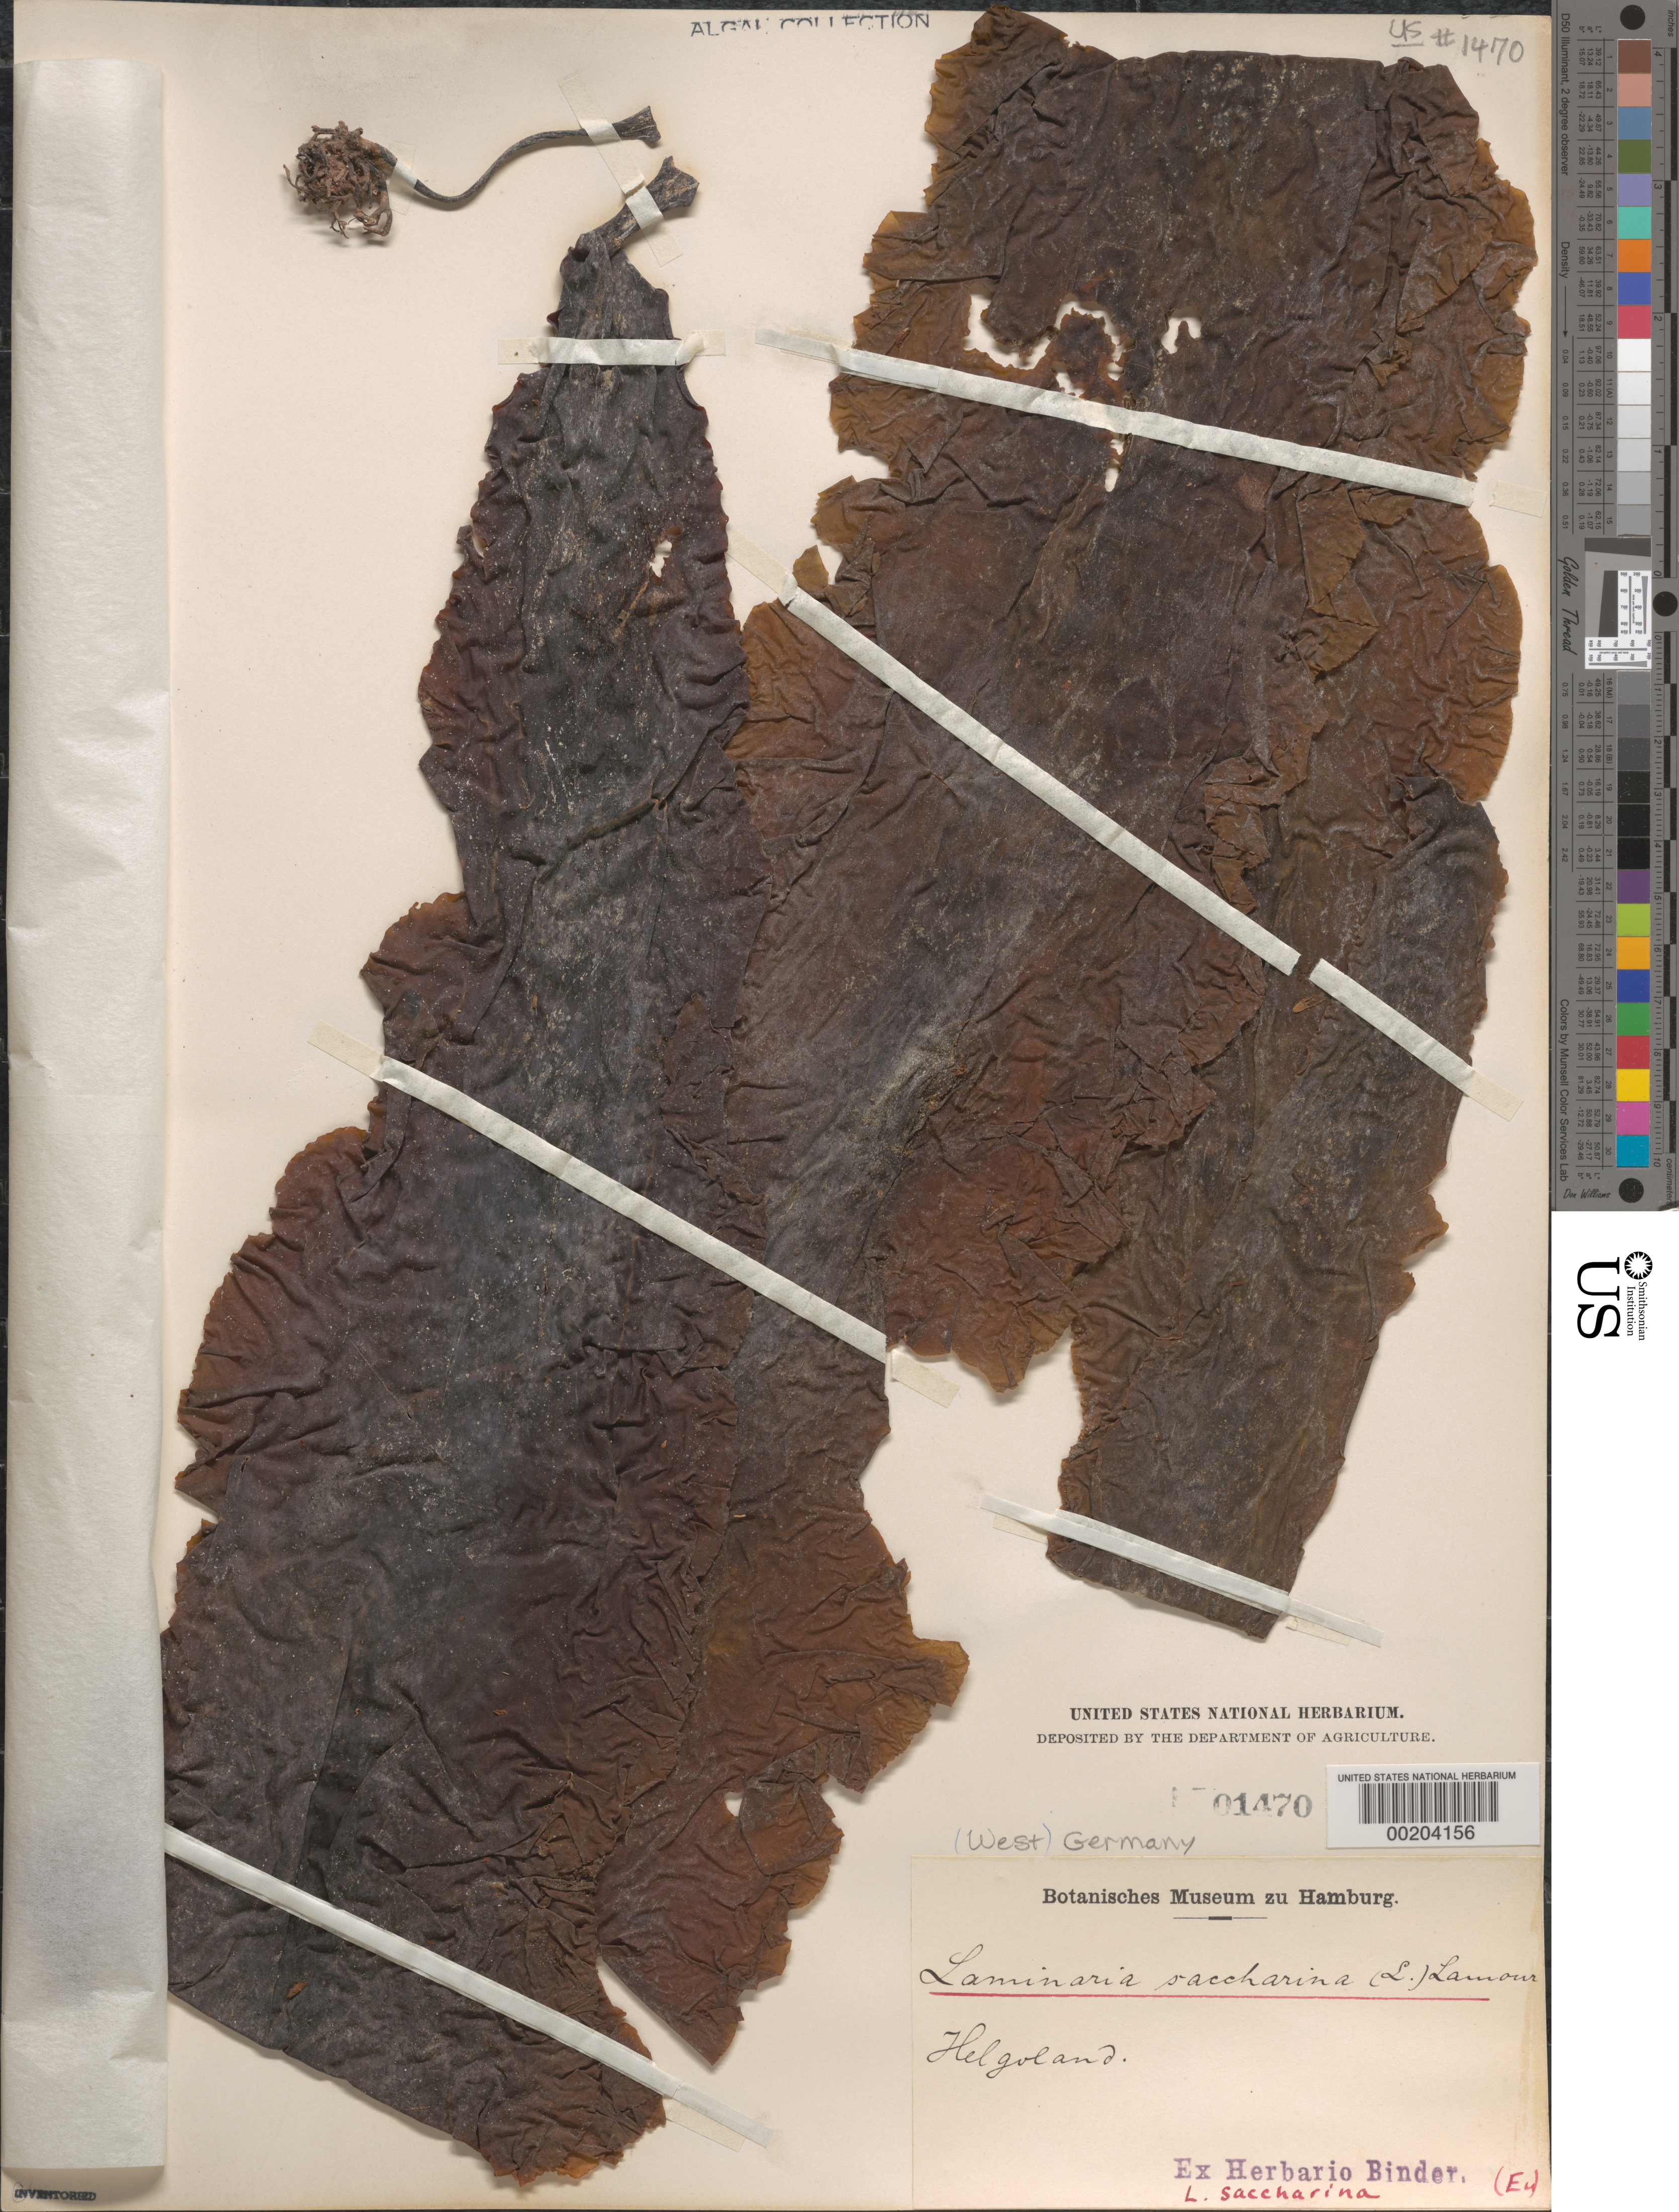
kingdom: Chromista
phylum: Ochrophyta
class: Phaeophyceae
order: Laminariales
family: Laminariaceae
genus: Saccharina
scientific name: Saccharina latissima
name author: C.E. Lane et al.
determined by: Algae name updating Project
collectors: F. Binder (herbarium)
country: Germany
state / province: Schleswig-Holstein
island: Helgoland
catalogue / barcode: US 1470